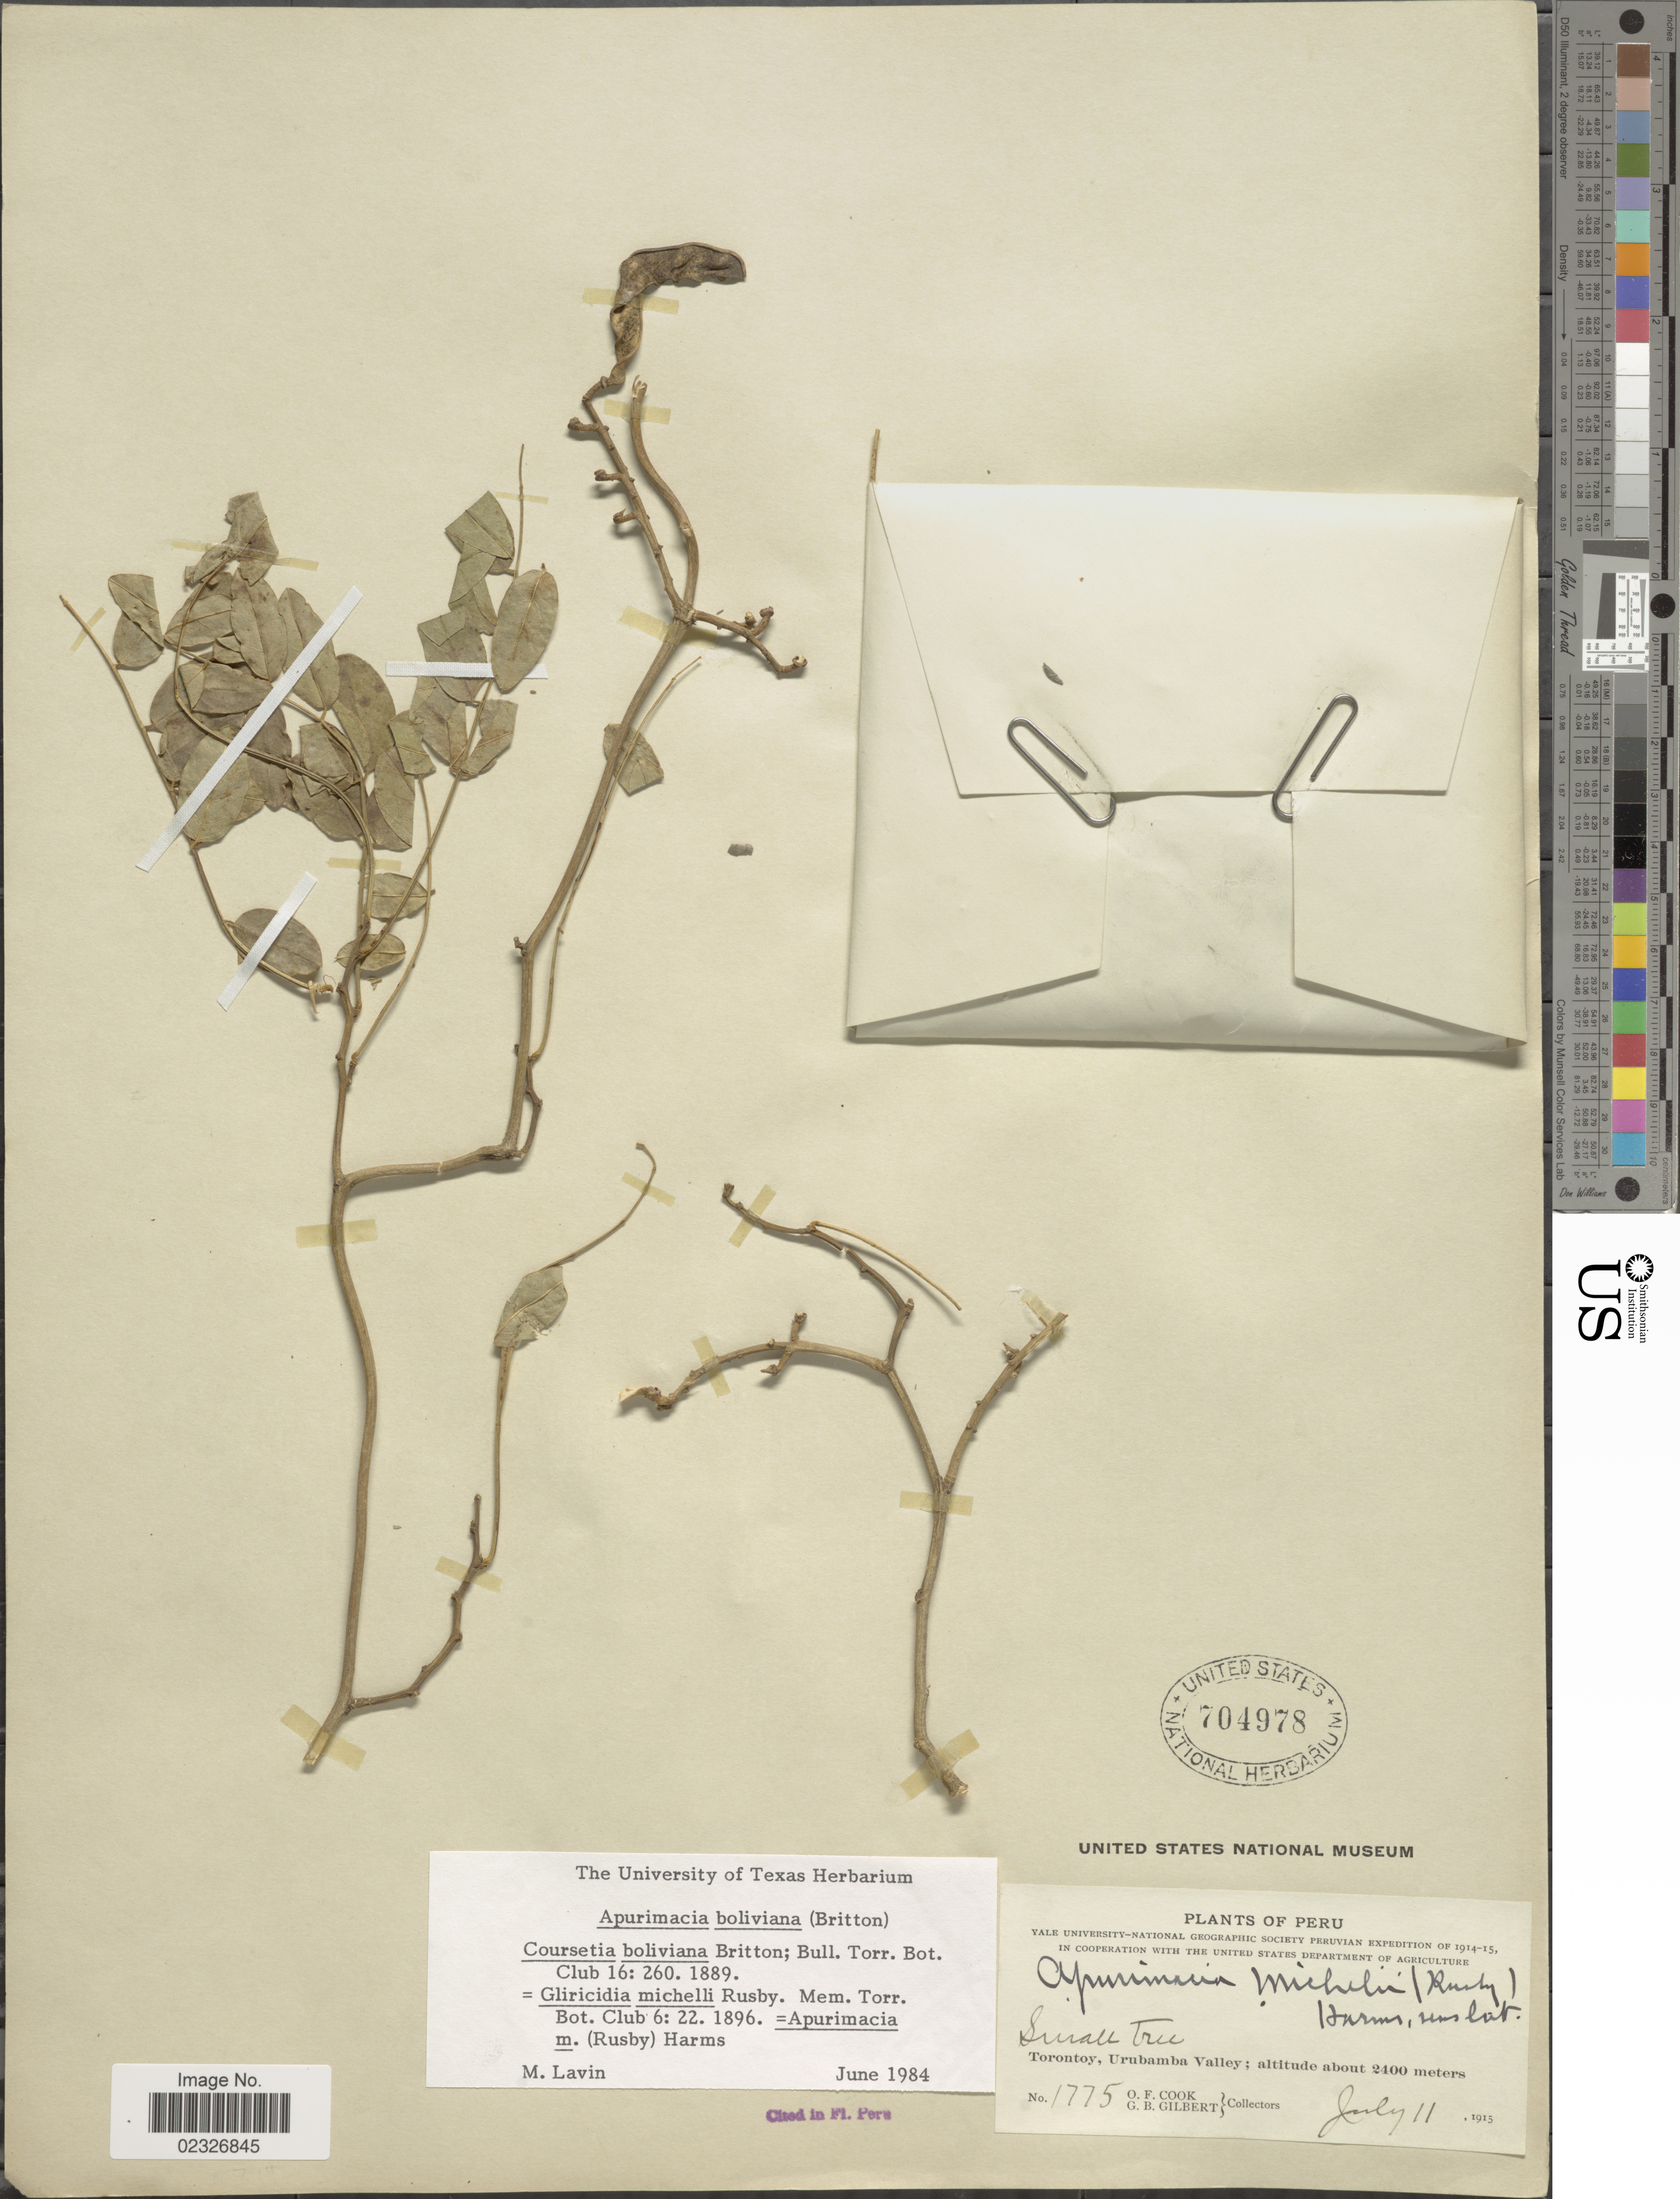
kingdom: Plantae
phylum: Tracheophyta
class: Magnoliopsida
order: Fabales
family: Fabaceae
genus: Apurimacia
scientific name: Apurimacia boliviana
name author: (Britton) Lavin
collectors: O. F. Cook & G. B. Gilbert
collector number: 1775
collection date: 1915-07-11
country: Peru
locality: Torontoy, Urubamba Valley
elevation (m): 2400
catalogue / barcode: US 704978